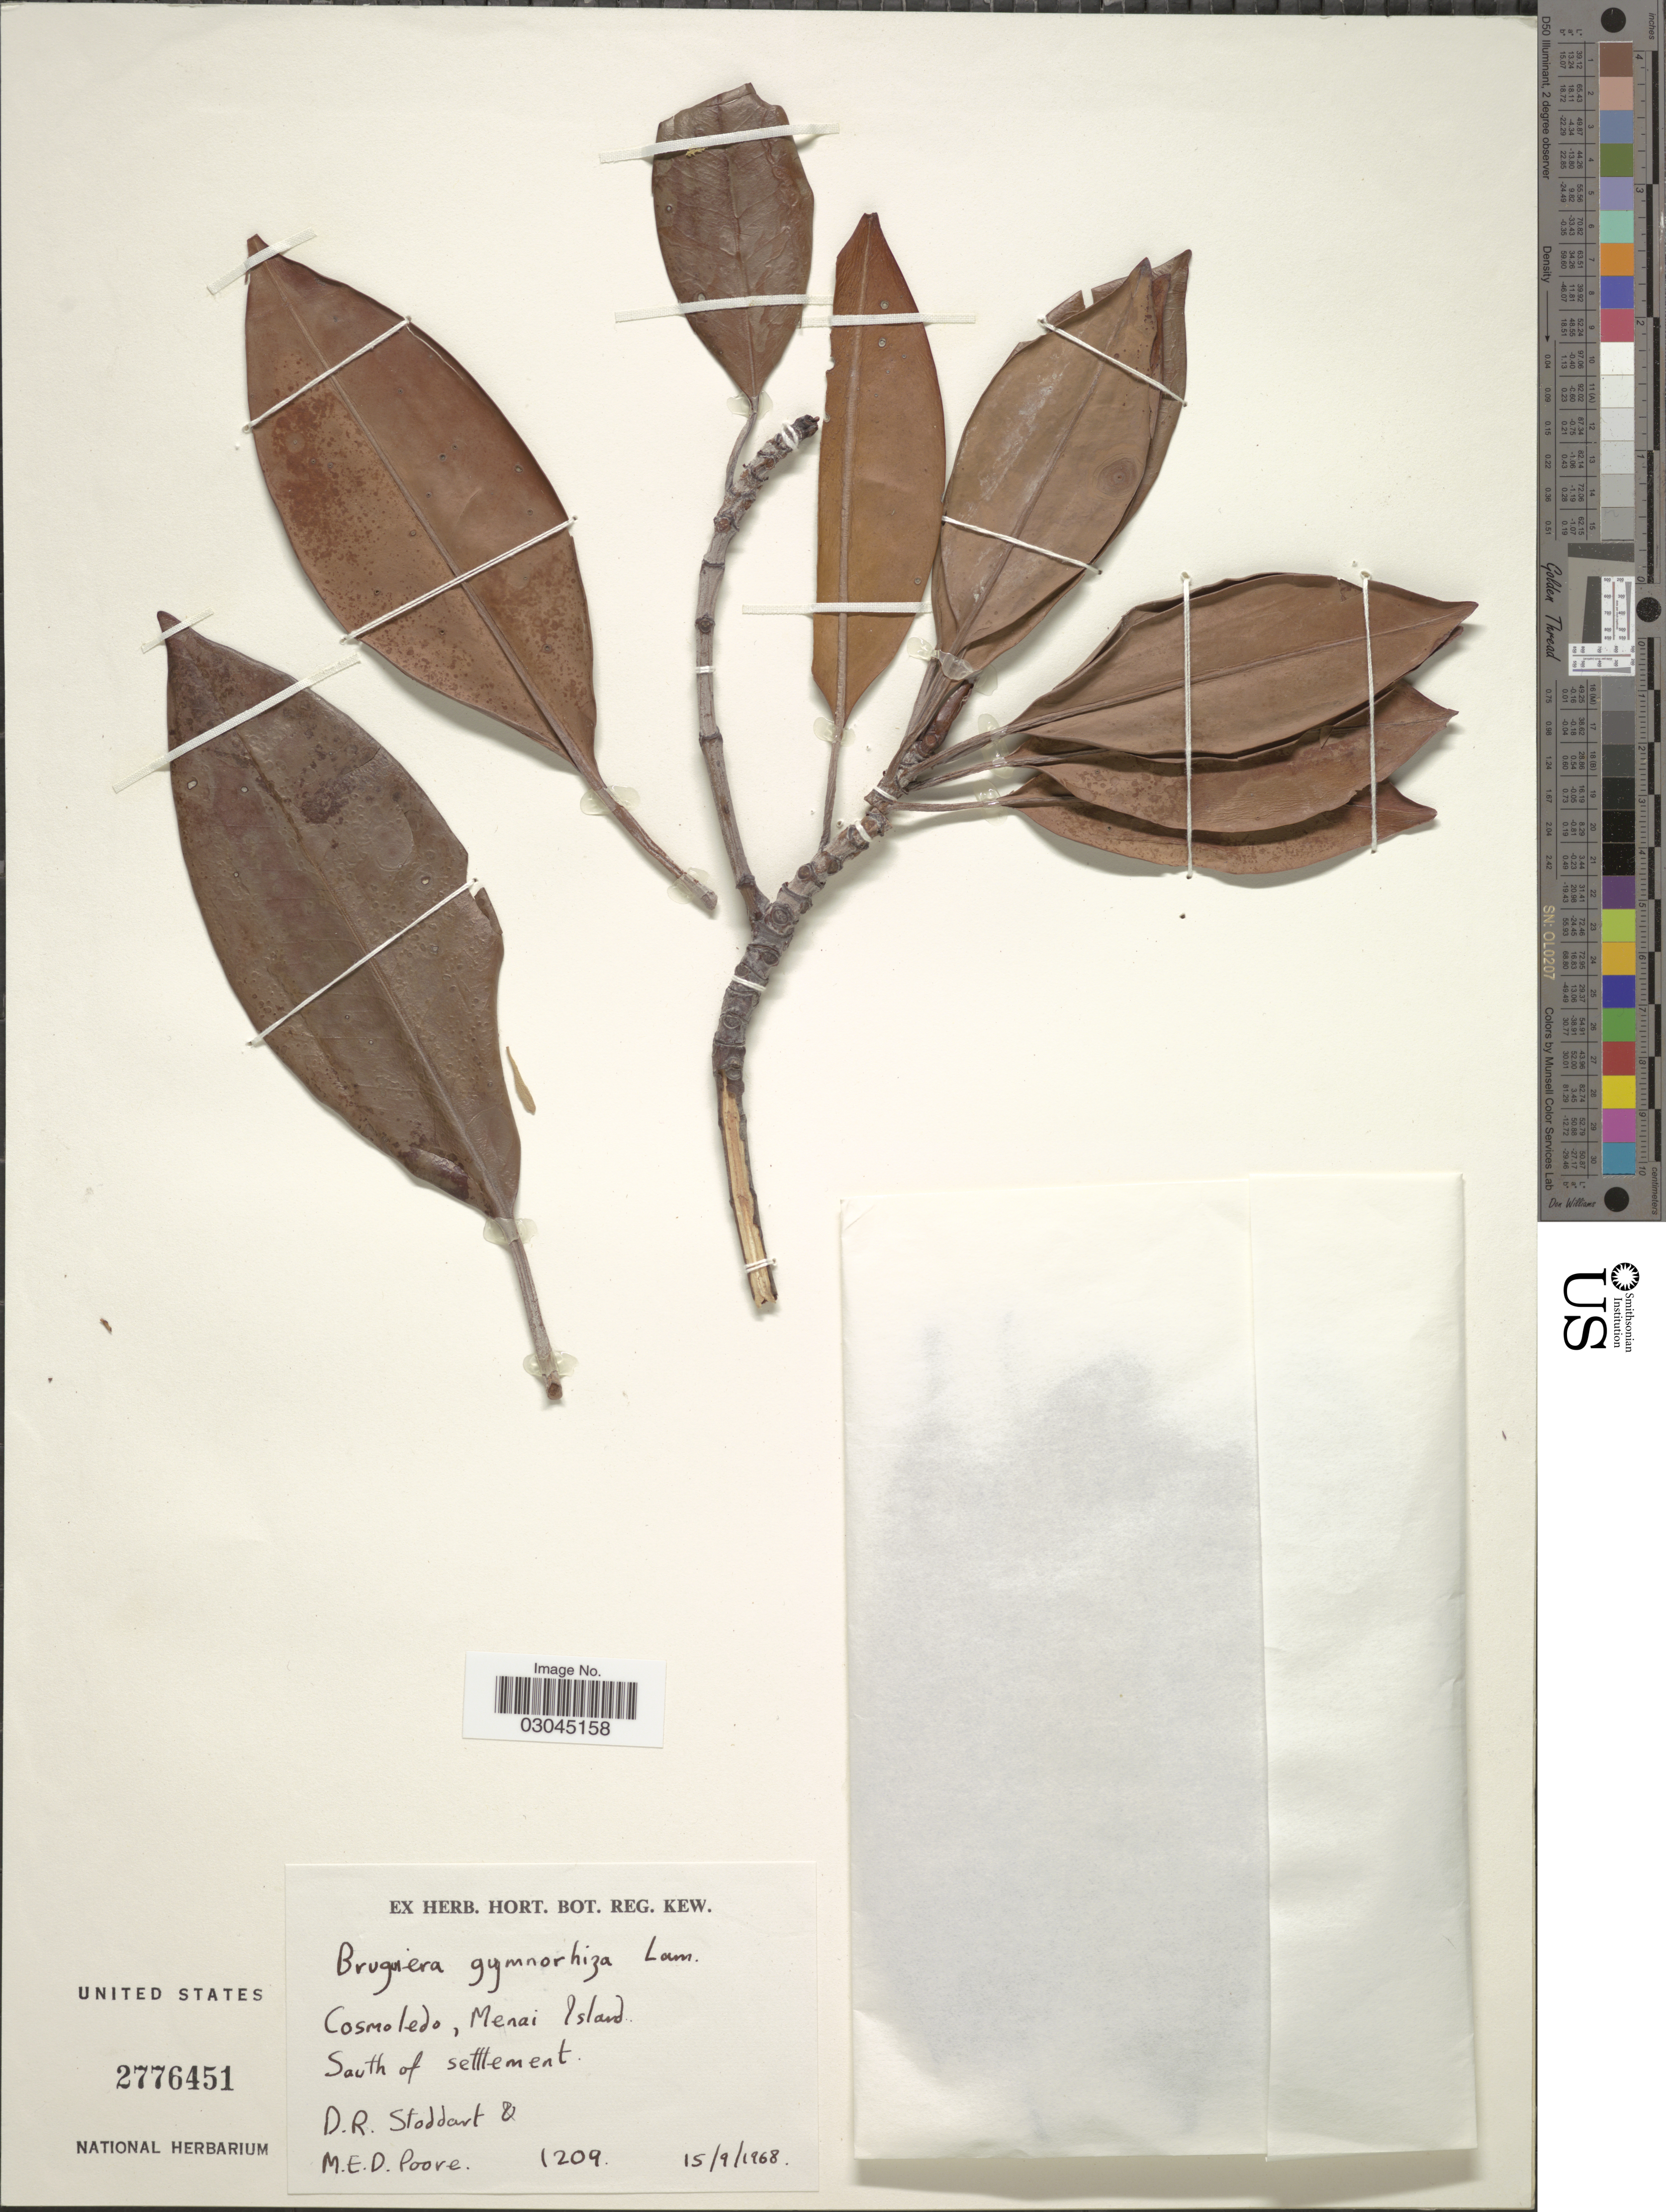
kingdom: Plantae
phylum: Tracheophyta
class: Magnoliopsida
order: Malpighiales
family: Rhizophoraceae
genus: Bruguiera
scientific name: Bruguiera gymnorhiza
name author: (L.) Savigny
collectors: D. R. Stoddart & M. E. D. Poore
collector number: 1209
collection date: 1968-09-15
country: Seychelles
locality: Cosmoledo, Menai Island. South of settlement.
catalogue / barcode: US 2776451